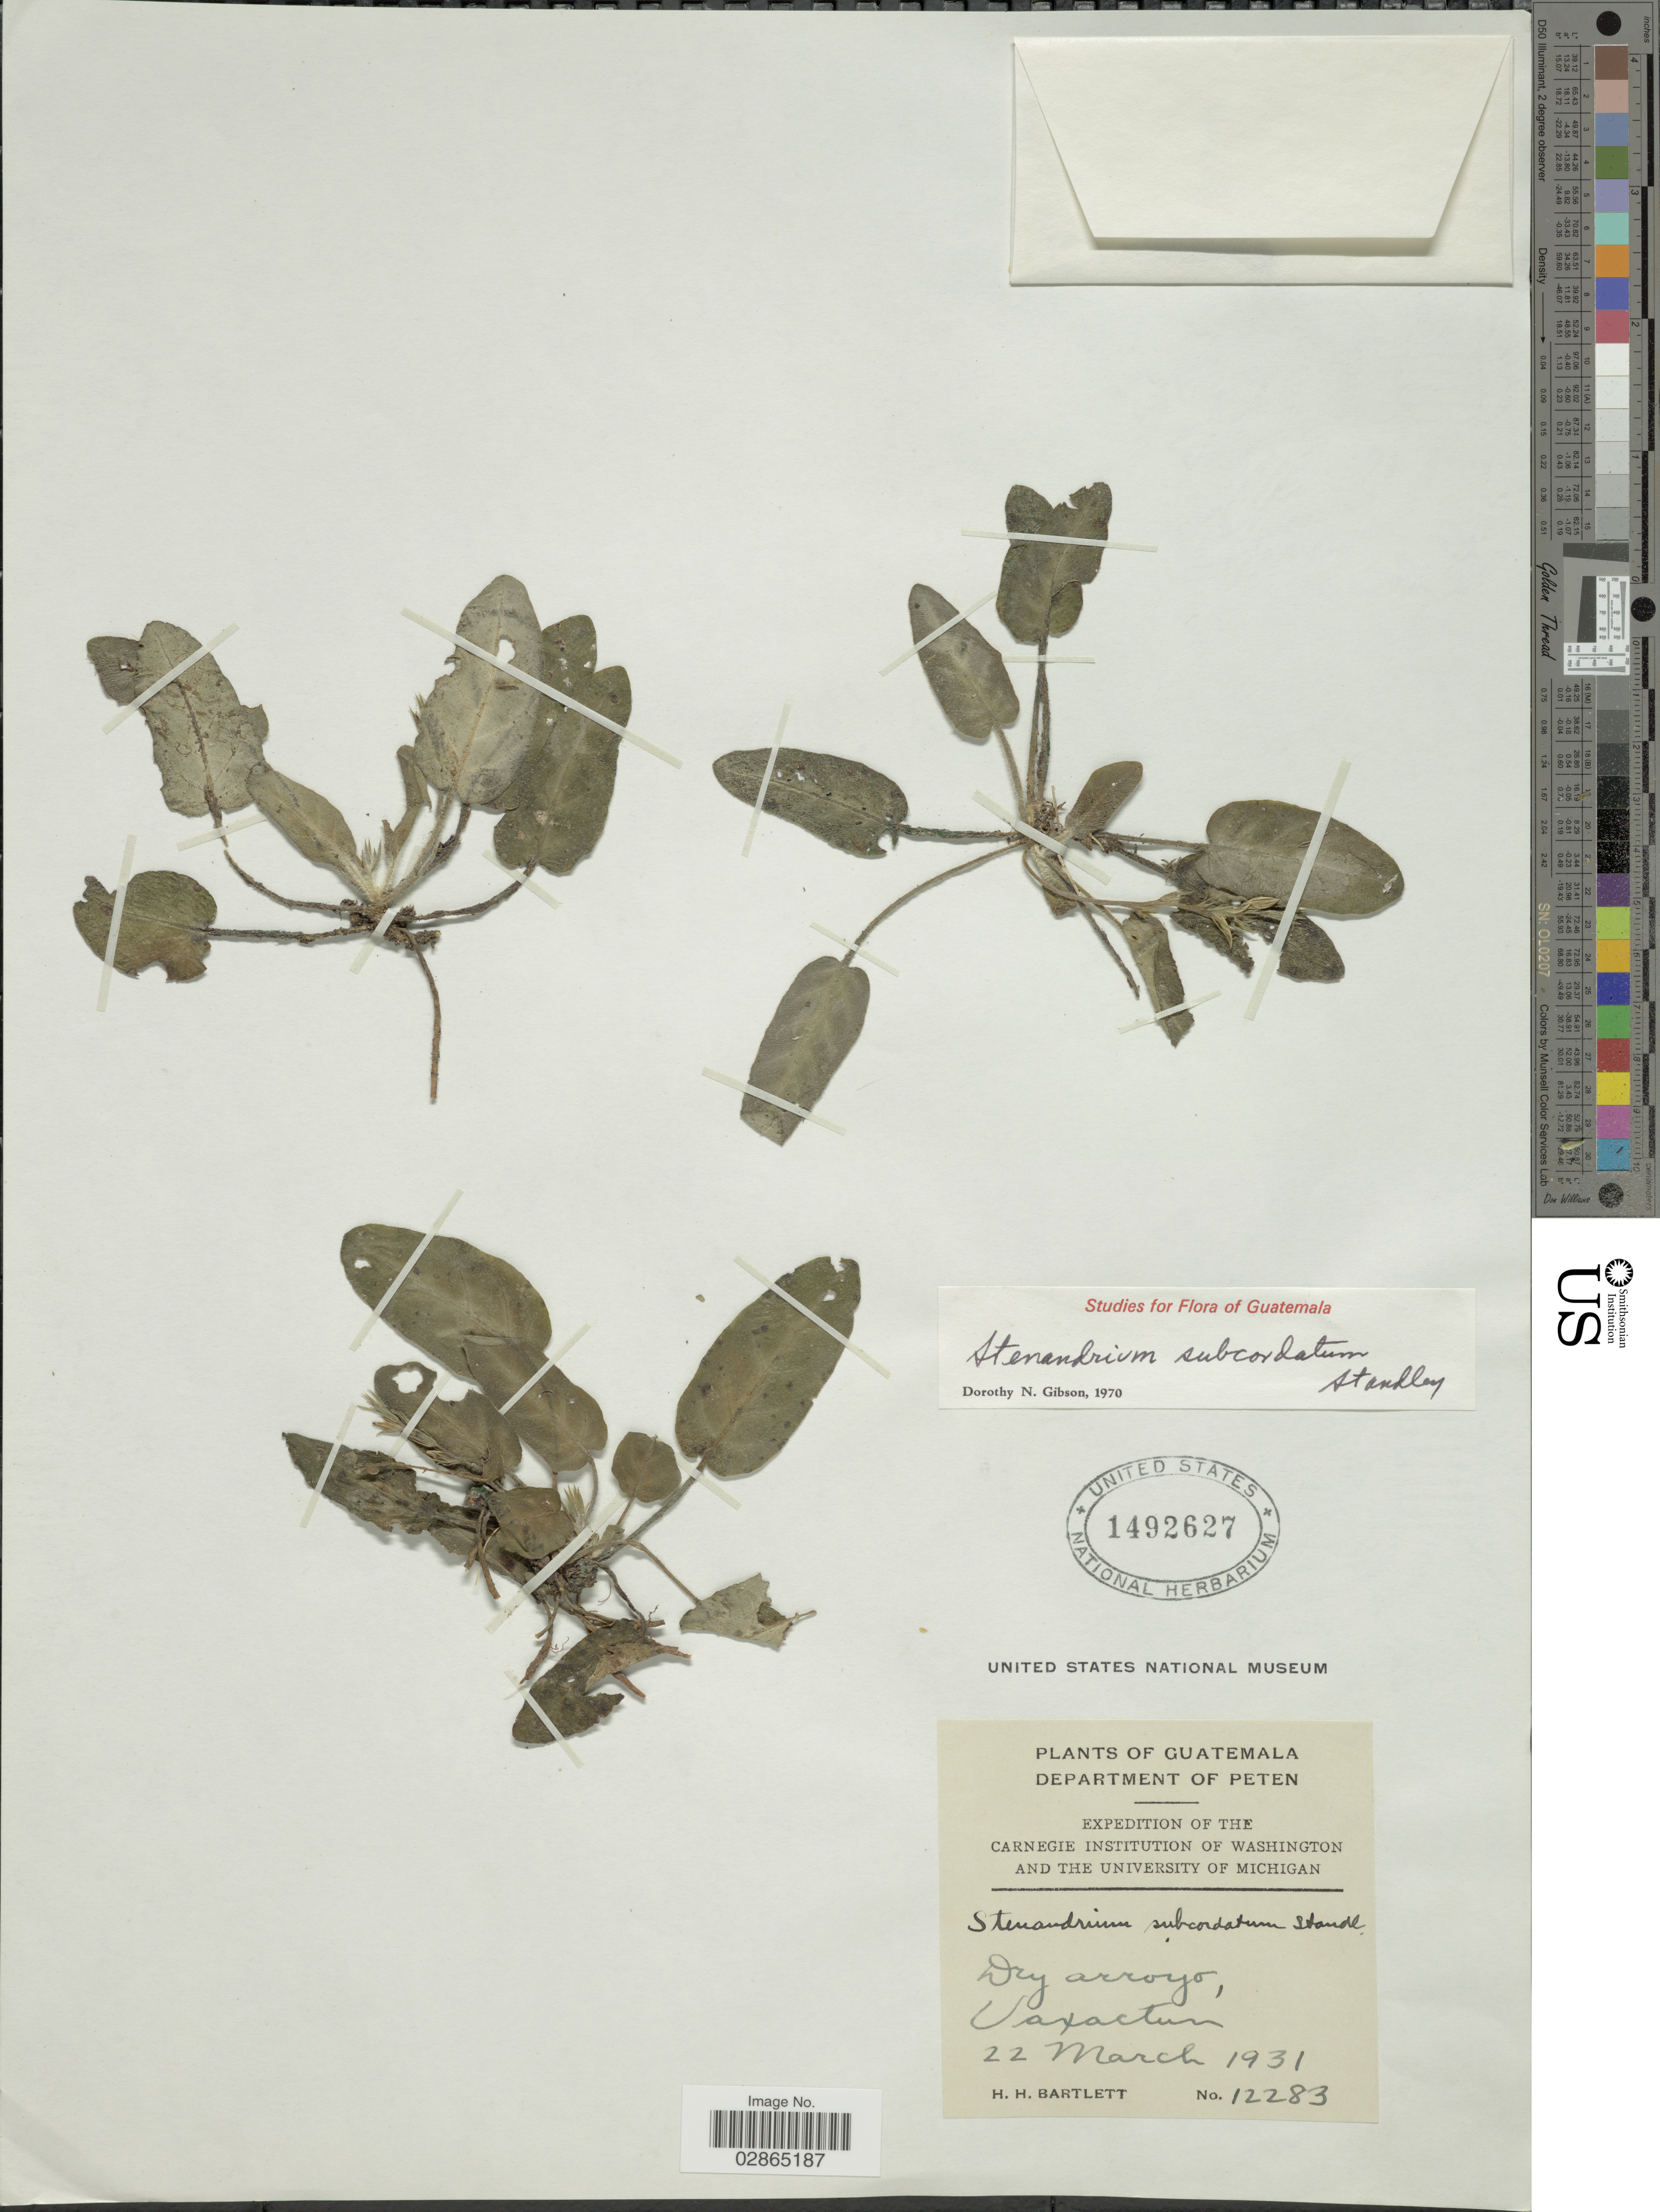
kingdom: Plantae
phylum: Tracheophyta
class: Magnoliopsida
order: Lamiales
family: Acanthaceae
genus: Stenandrium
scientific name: Stenandrium subcordatum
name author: Standl.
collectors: H. H. Bartlett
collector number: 12283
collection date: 1931-03-22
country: Guatemala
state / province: El Petén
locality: Departmemt of Peten, Uaxactun.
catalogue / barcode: US 1492627